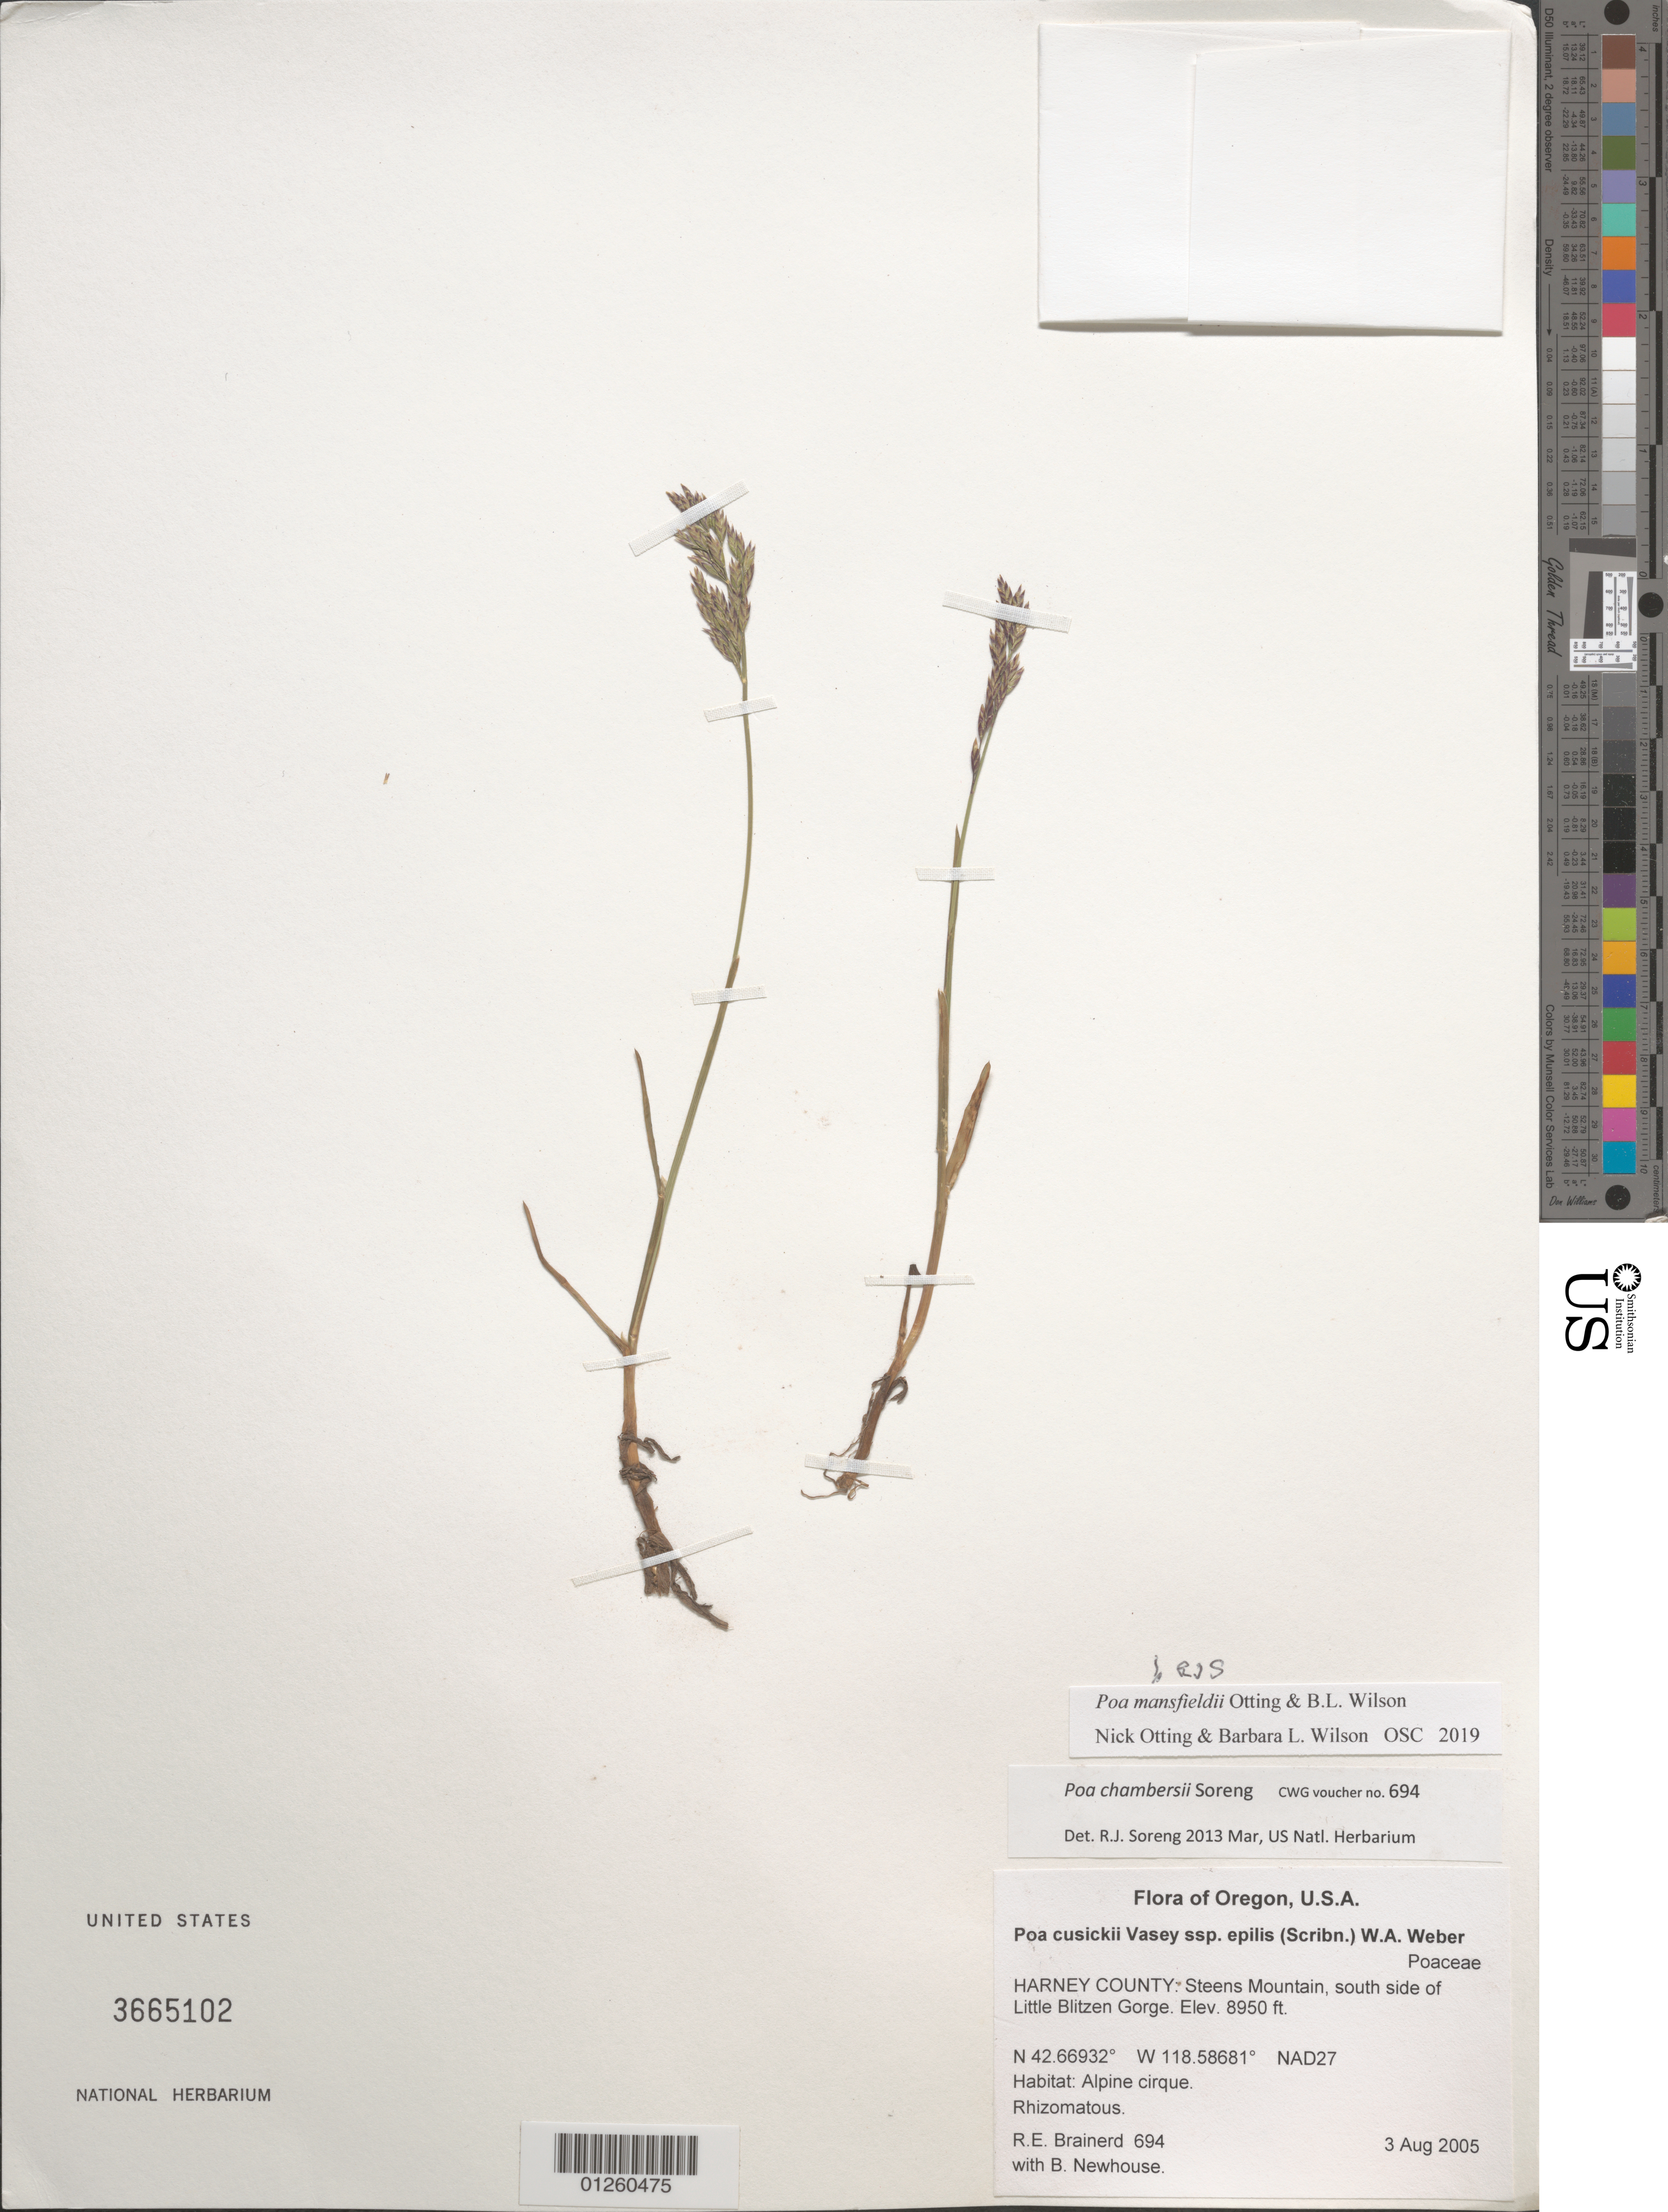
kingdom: Plantae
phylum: Tracheophyta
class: Liliopsida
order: Poales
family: Poaceae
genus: Poa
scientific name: Poa mansfieldii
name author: Otting & B.L. Wilson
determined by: Soreng, Robert J., Research Associate (BOT), Smithsonian Institution - National Museum of Natural History (UNITED STATES)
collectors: R. Brainerd & B. Newhouse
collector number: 694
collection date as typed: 3 Aug 2005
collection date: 2005-08-03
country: United States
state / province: Oregon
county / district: Harney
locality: Steens Mountain, south side of Little Blitzen Gorge.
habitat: Alpine cirque. Rhizomatous.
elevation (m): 2728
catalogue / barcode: US 3665102